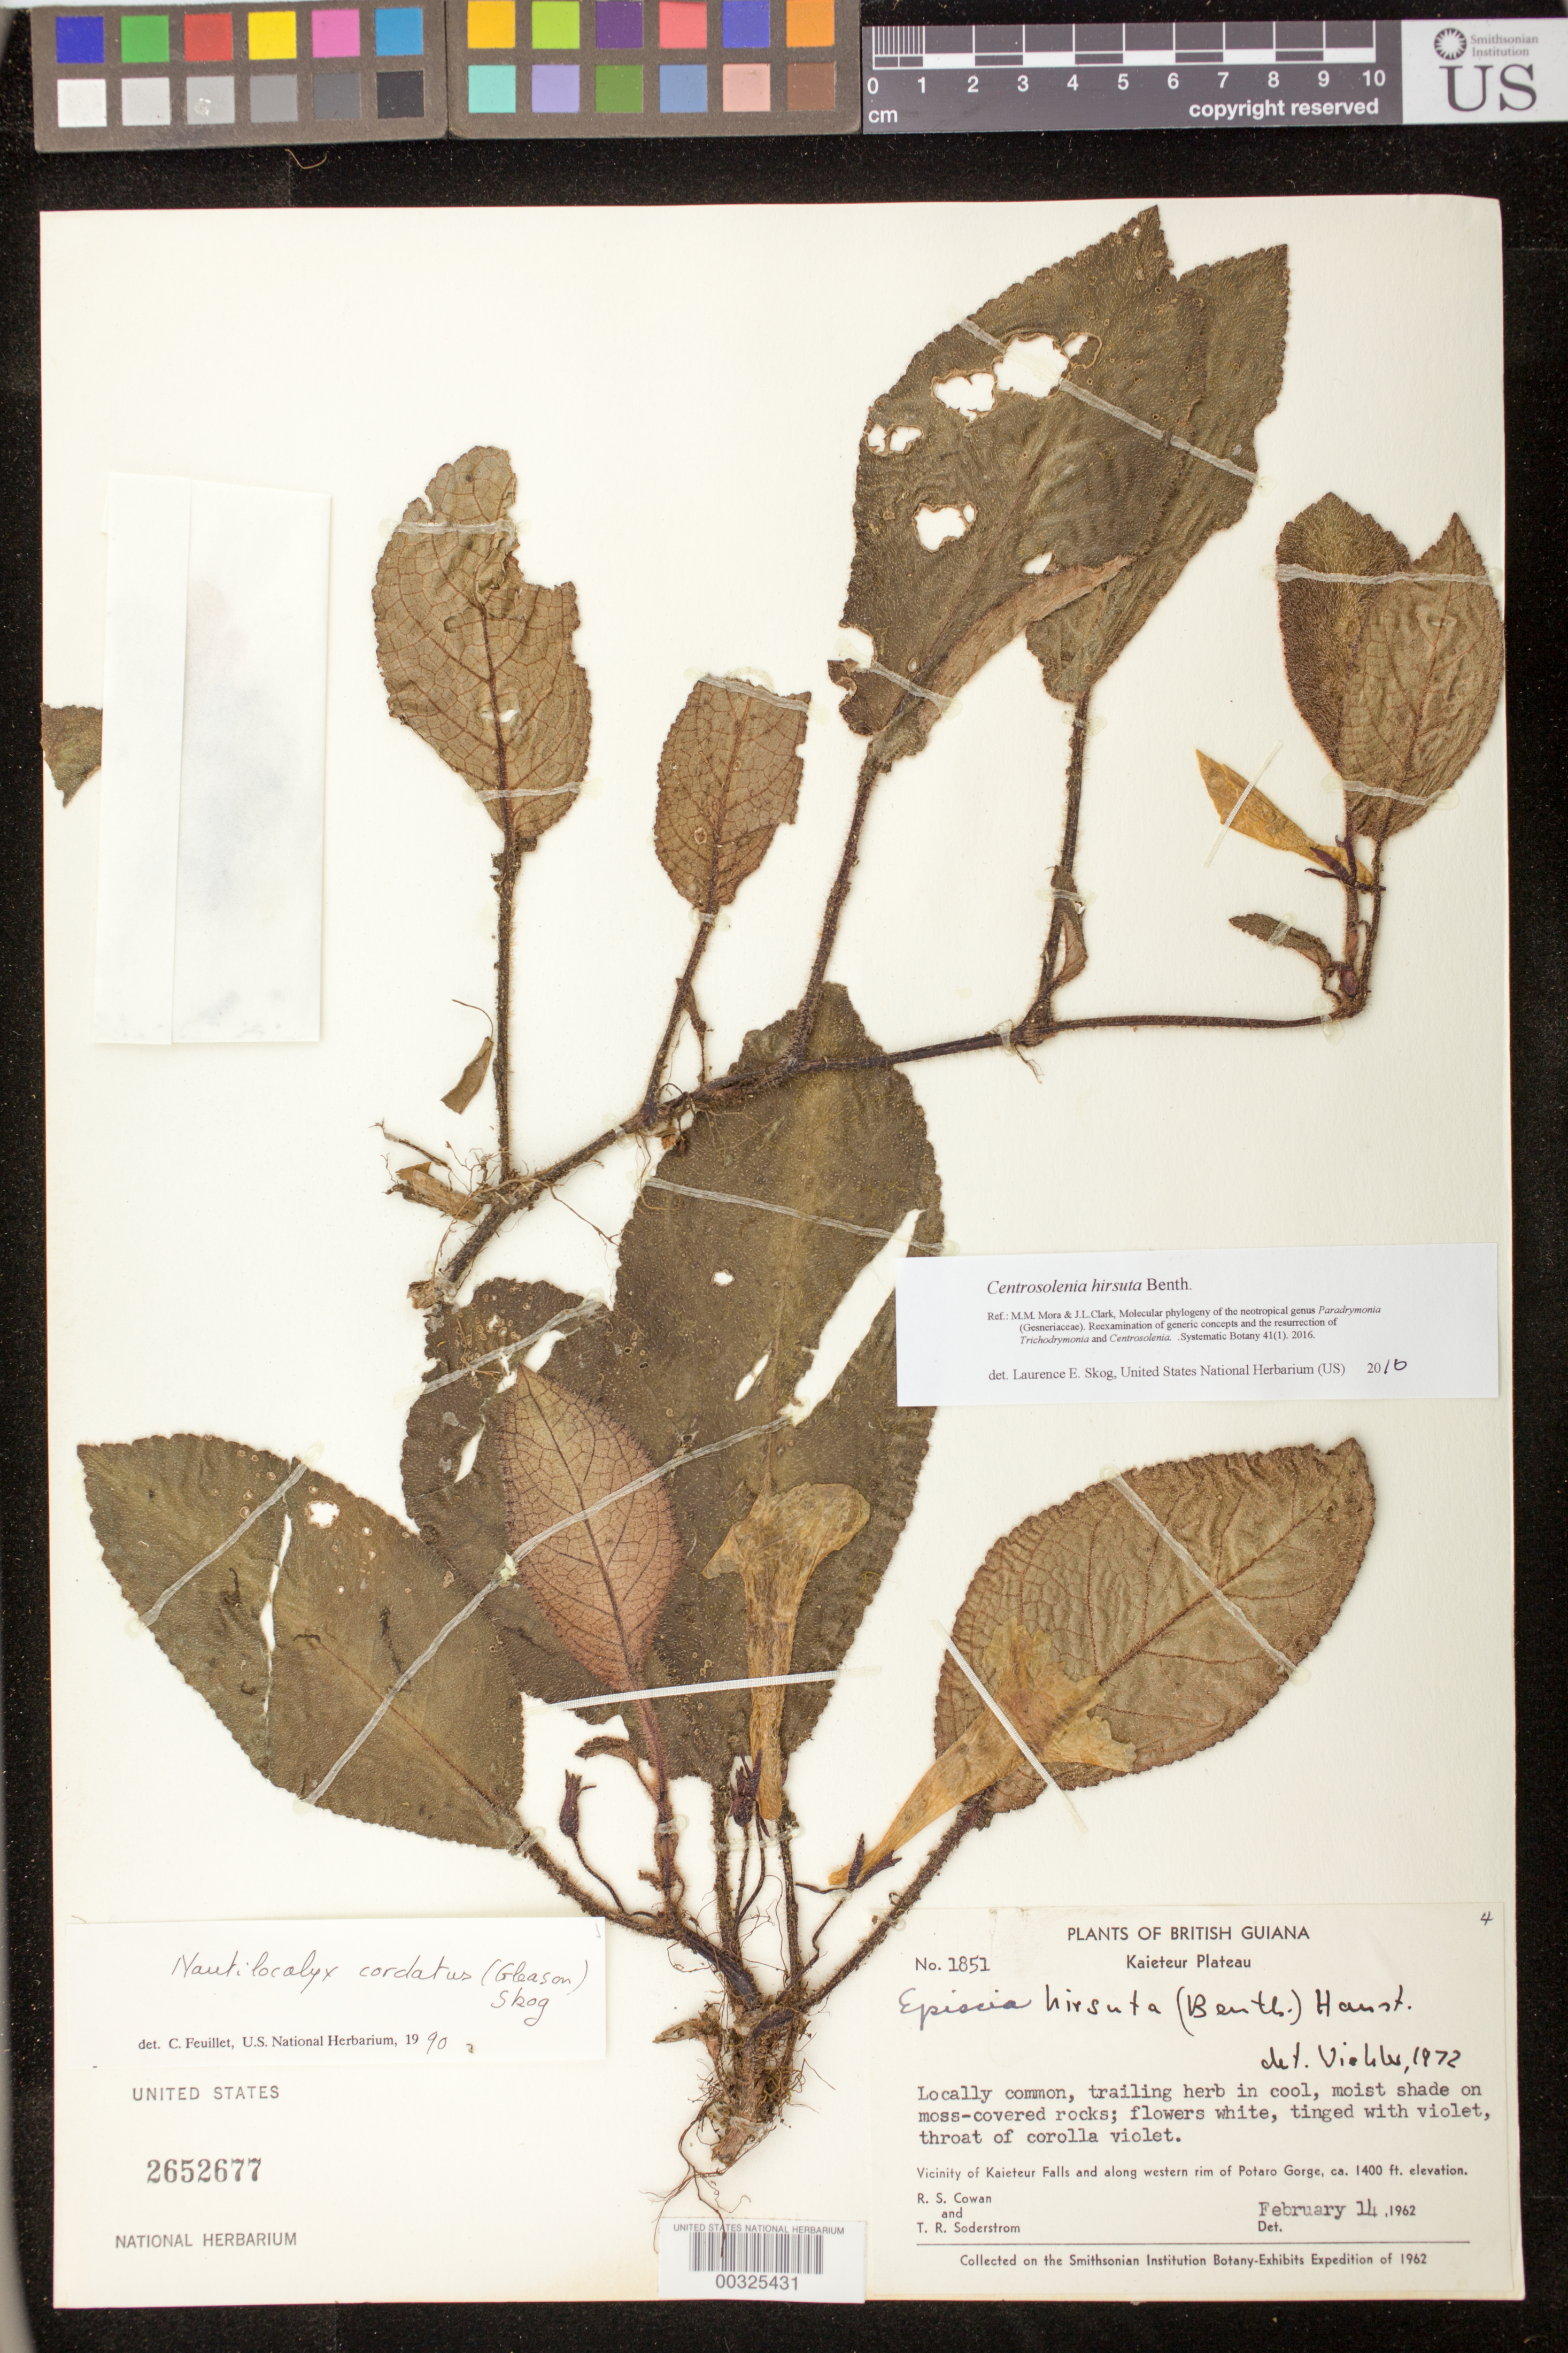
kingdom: Plantae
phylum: Tracheophyta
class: Magnoliopsida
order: Lamiales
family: Gesneriaceae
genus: Centrosolenia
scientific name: Centrosolenia hirsuta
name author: Benth.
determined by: Skog, Laurence E.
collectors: R. S. Cowan & T. R. Soderstrom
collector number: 1851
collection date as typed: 14 Feb 1962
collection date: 1962-02-14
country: Guyana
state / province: Potaro-Siparuni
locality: Kaieteur plateau, vicinity of Kaieteur Falls and along western rim of Potaro gorge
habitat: In cool, moist shade on moss-covered rocks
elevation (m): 427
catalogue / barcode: US 2652677